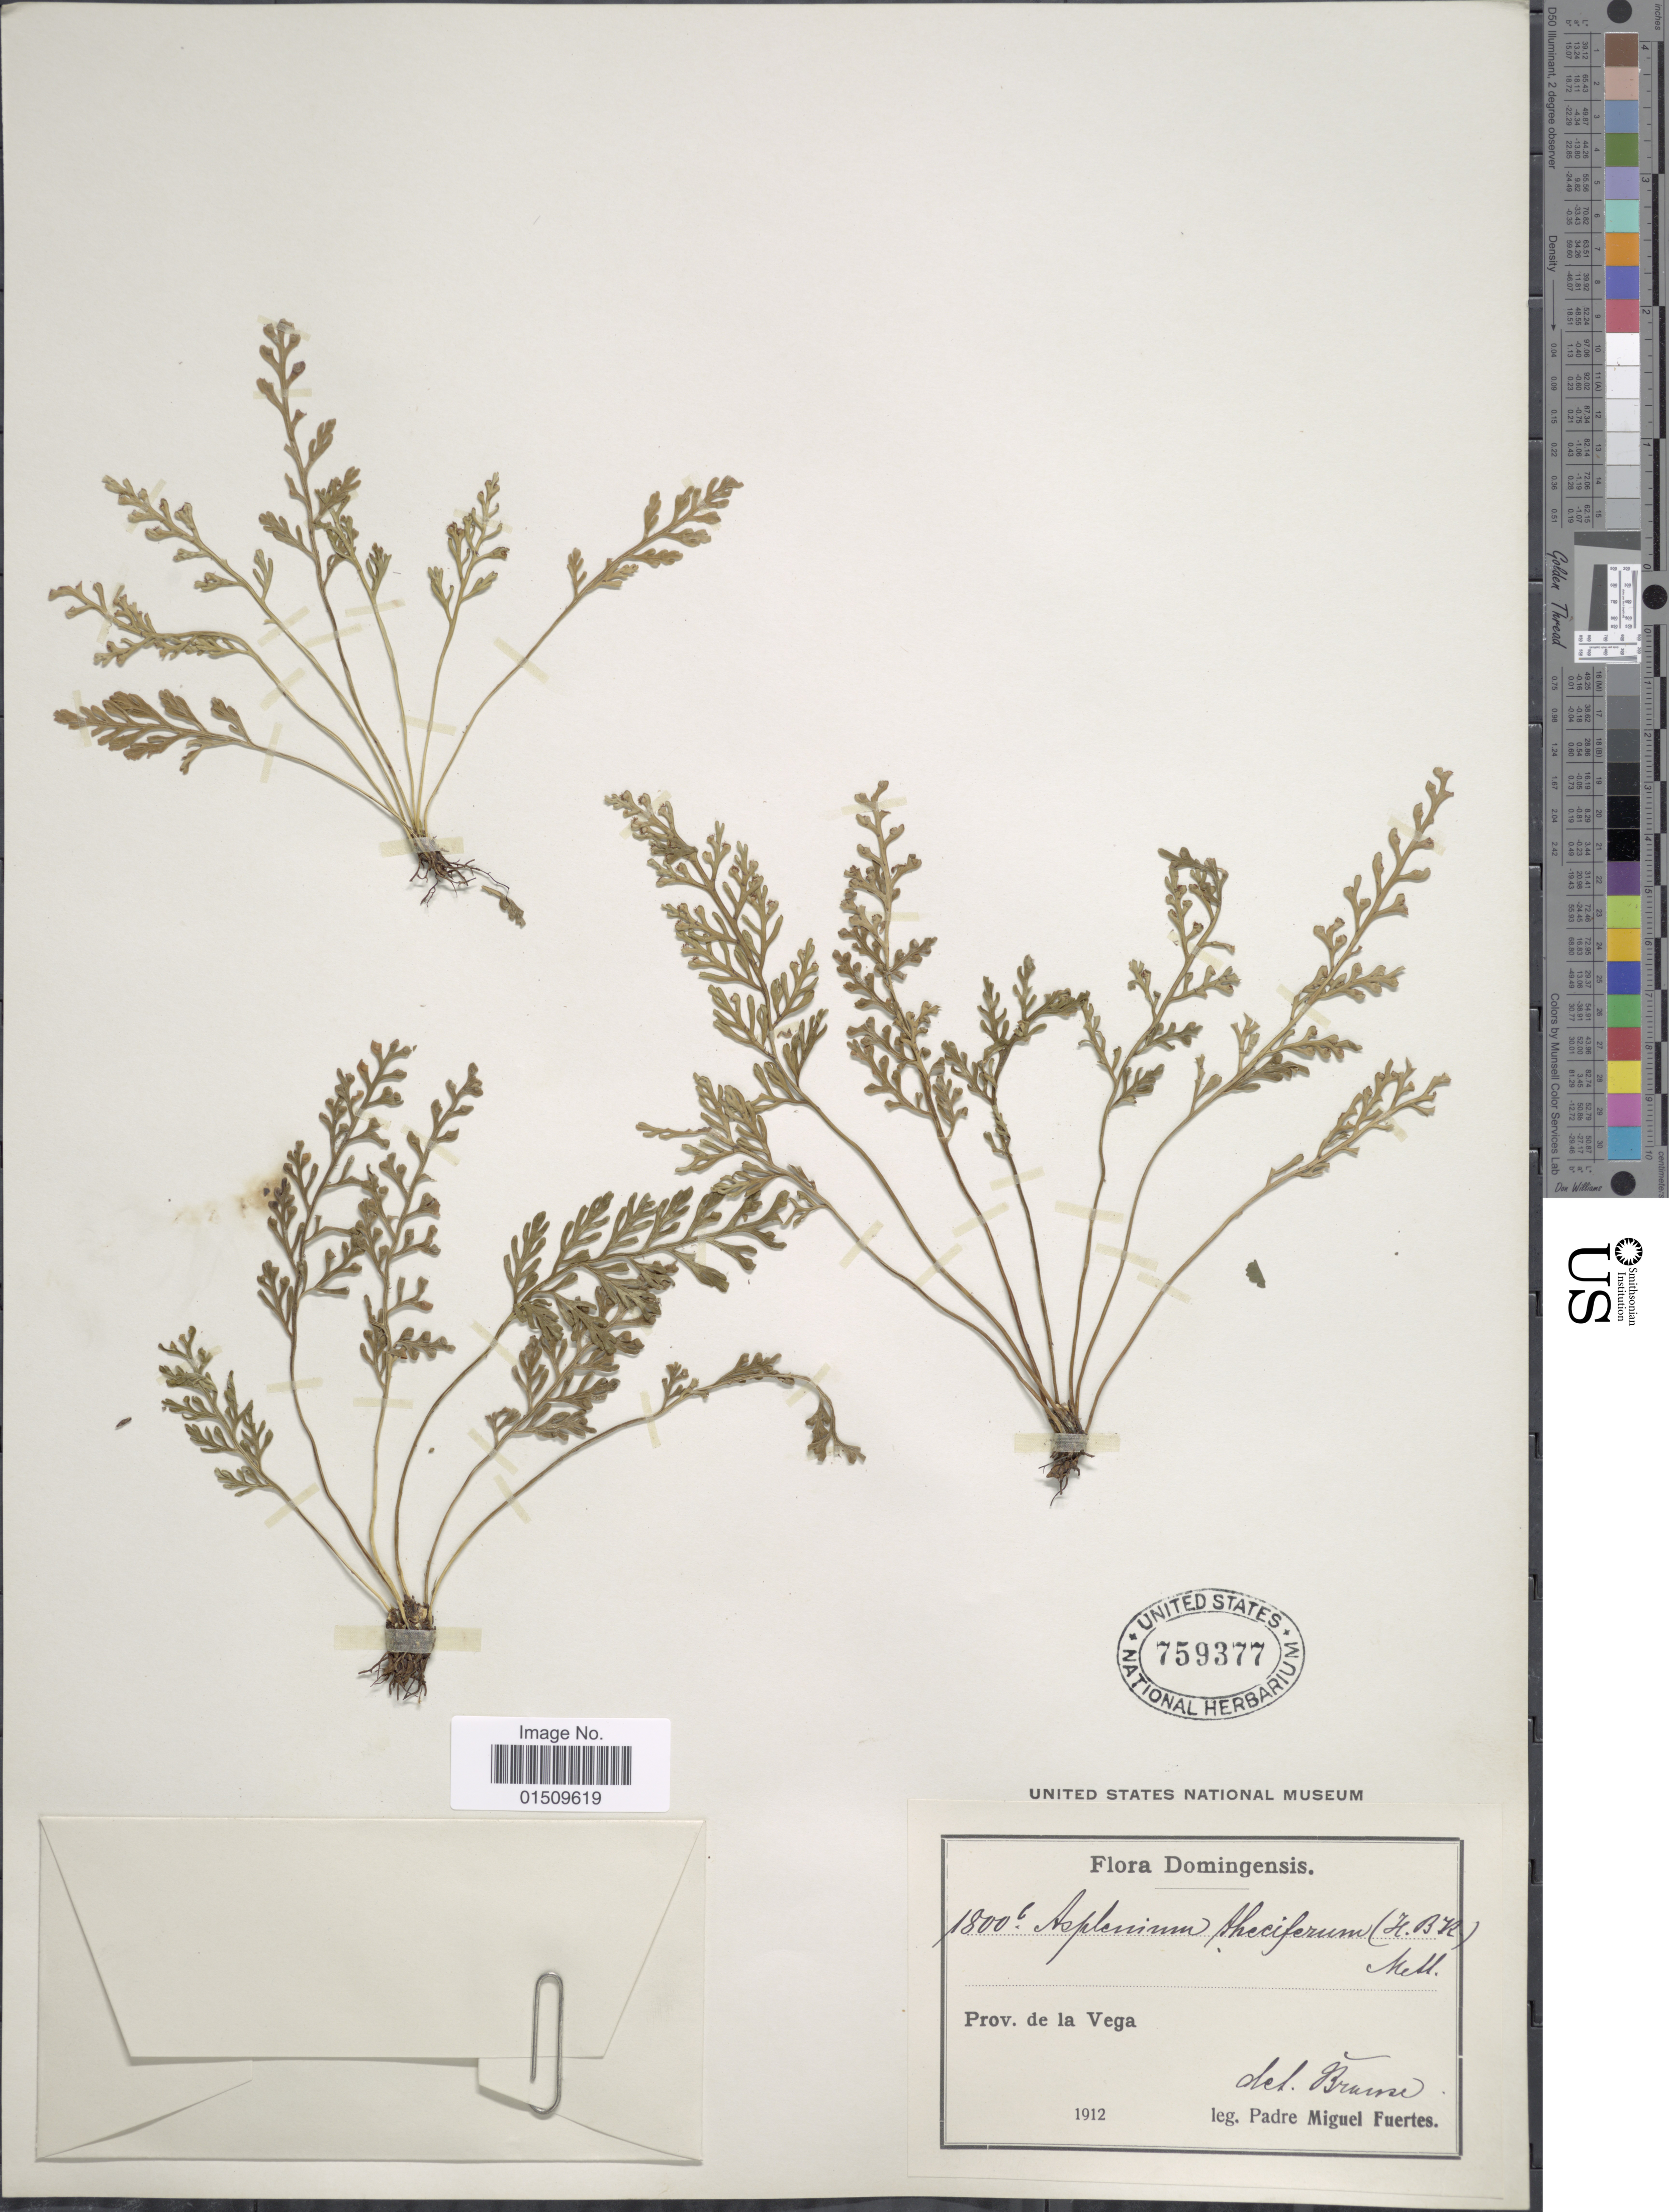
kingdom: Plantae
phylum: Tracheophyta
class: Polypodiopsida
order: Polypodiales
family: Aspleniaceae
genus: Asplenium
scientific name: Asplenium theciferum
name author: (Kunth) Mett.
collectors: M. D. Fuertes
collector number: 1800c*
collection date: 1912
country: Dominican Republic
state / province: La Vega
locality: Domingensis, Prov. la Vega.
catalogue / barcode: US 759377